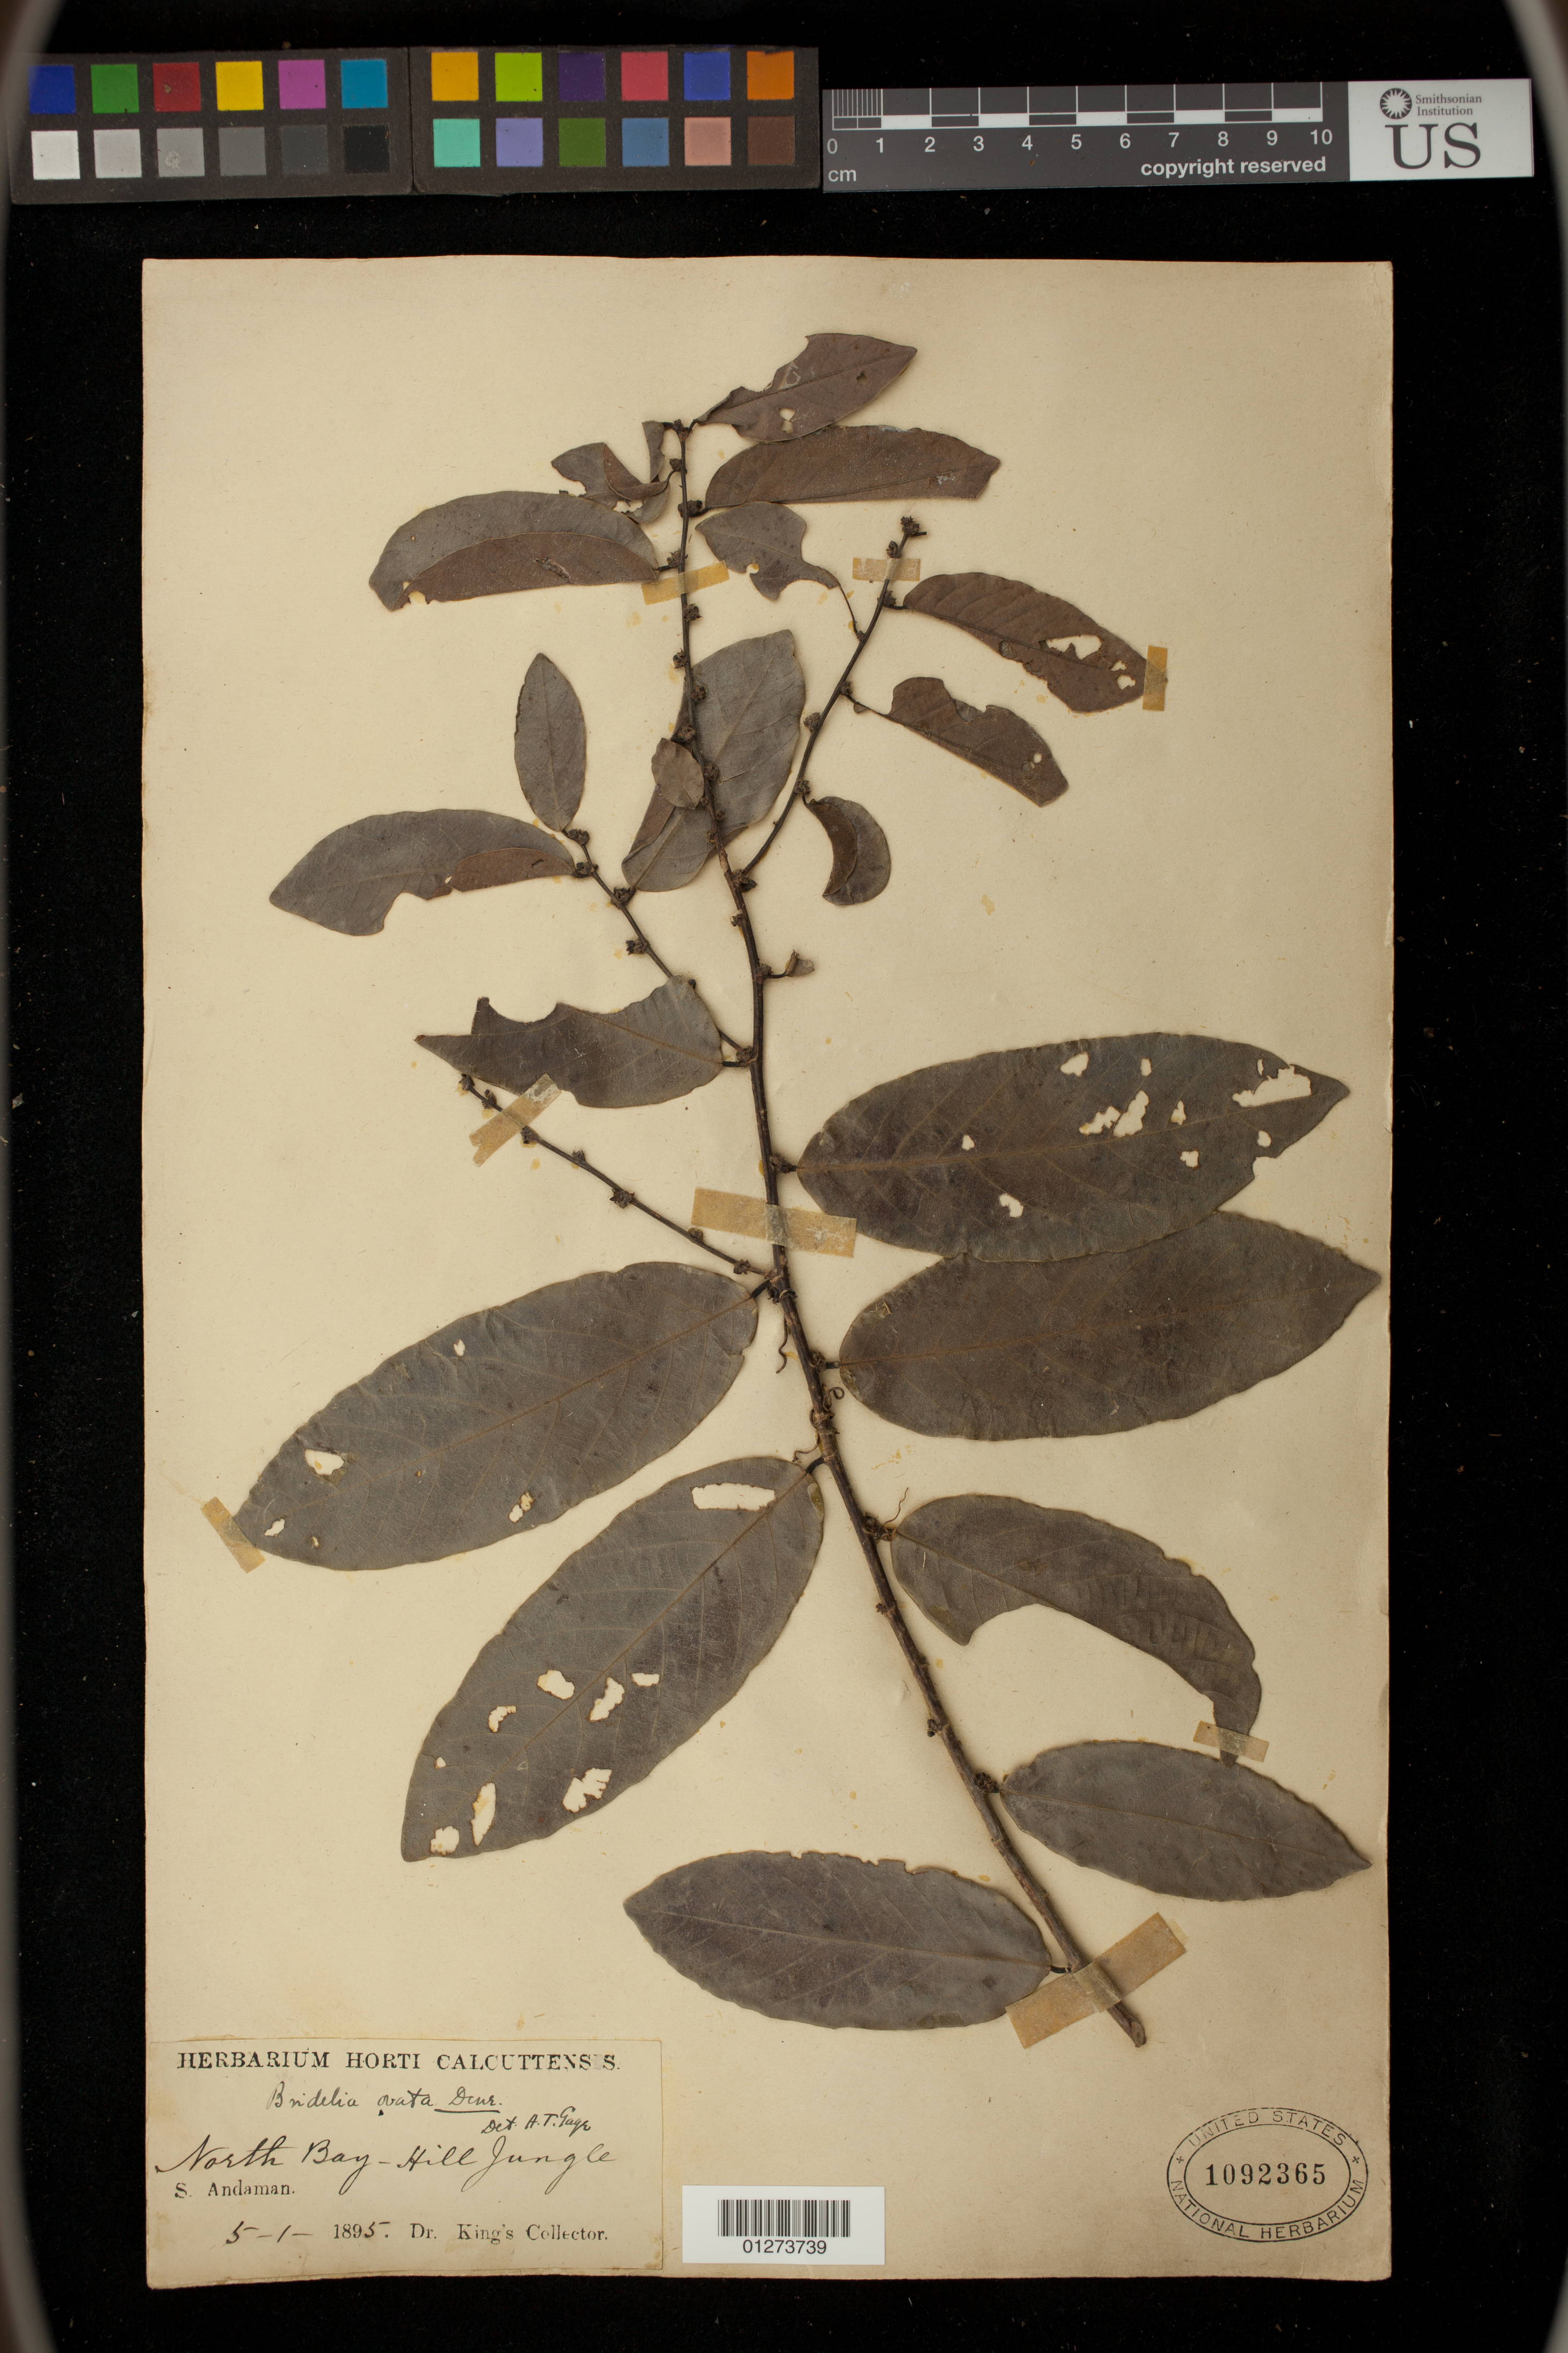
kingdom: Plantae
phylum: Tracheophyta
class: Magnoliopsida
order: Malpighiales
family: Phyllanthaceae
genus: Bridelia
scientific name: Bridelia ovata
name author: Decne.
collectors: Dr. King's collector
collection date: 1895-01-05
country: India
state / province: Andaman and Nicobar Islands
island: South Andaman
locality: North Bay - Hill Jungle. S. Andaman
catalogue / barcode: US 1092365